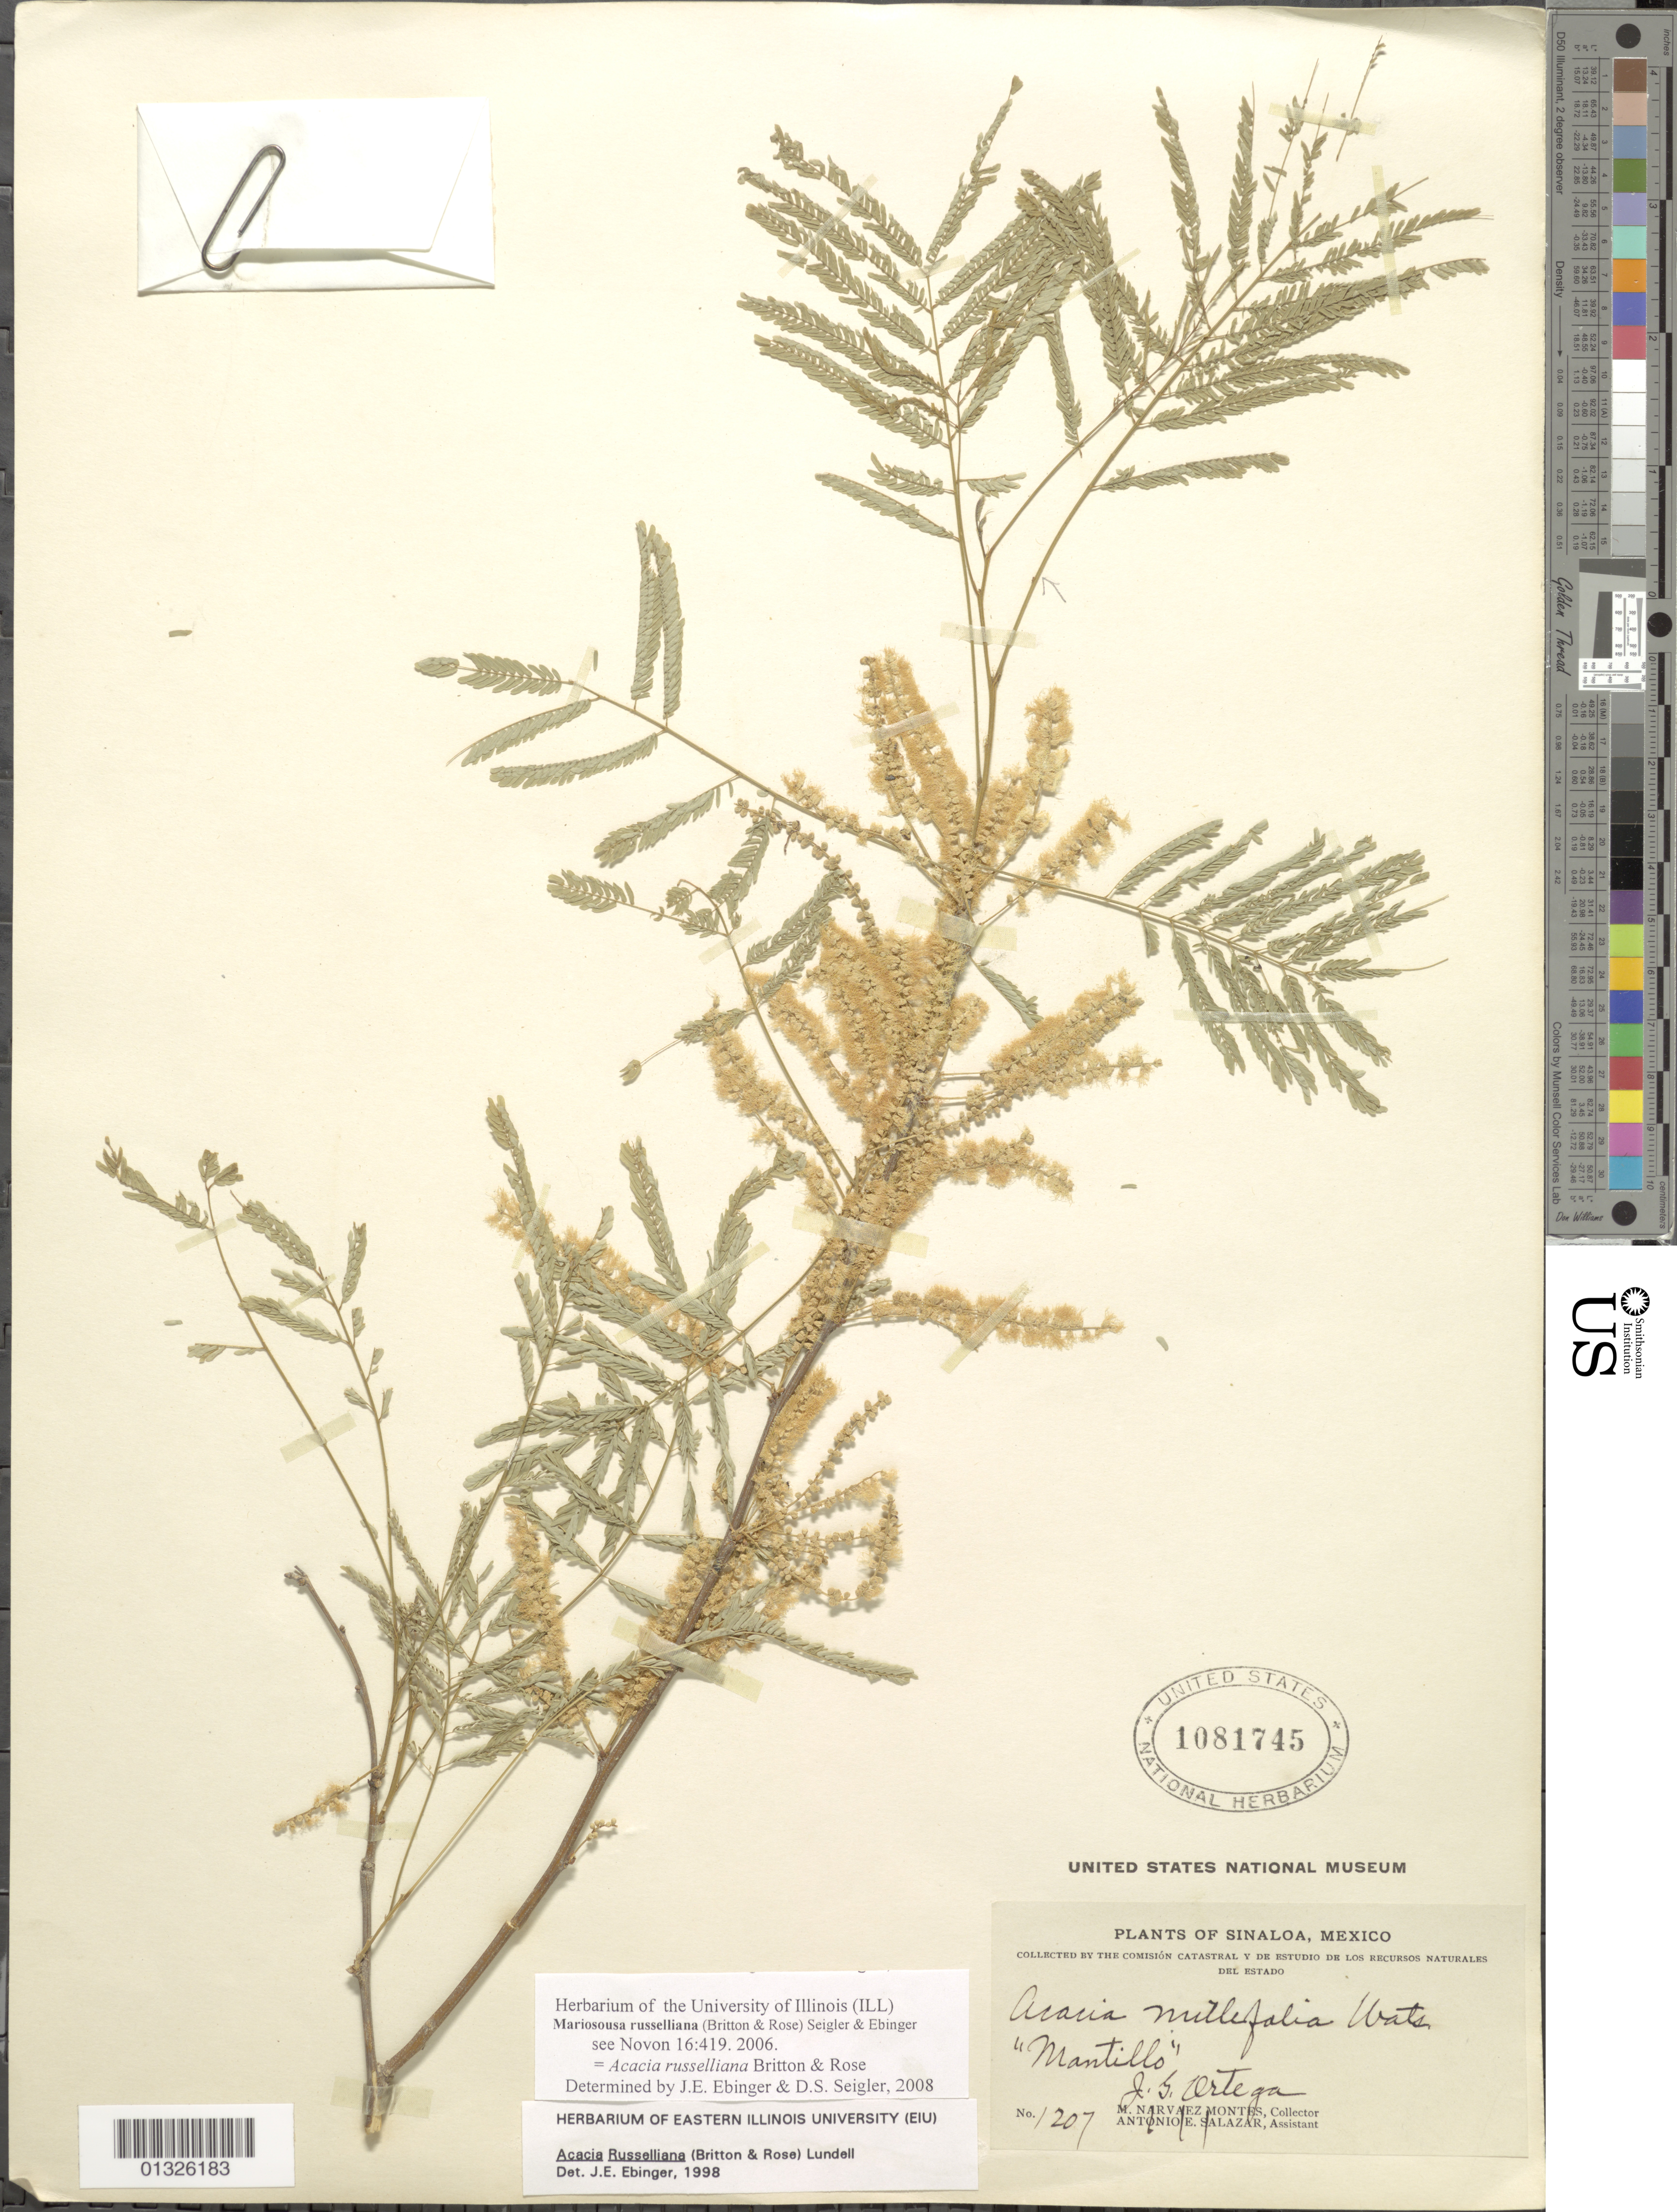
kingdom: Plantae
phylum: Tracheophyta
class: Magnoliopsida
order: Fabales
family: Fabaceae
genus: Mariosousa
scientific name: Mariosousa russelliana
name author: (Britton & Rose) Seigler & Ebinger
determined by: Ebinger, J. E.; Seigler, David S.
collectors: J. Ortega, M. Montes & A. E. Salazar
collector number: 1207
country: Mexico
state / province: Sinaloa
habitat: "mantillo"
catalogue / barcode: US 1081745